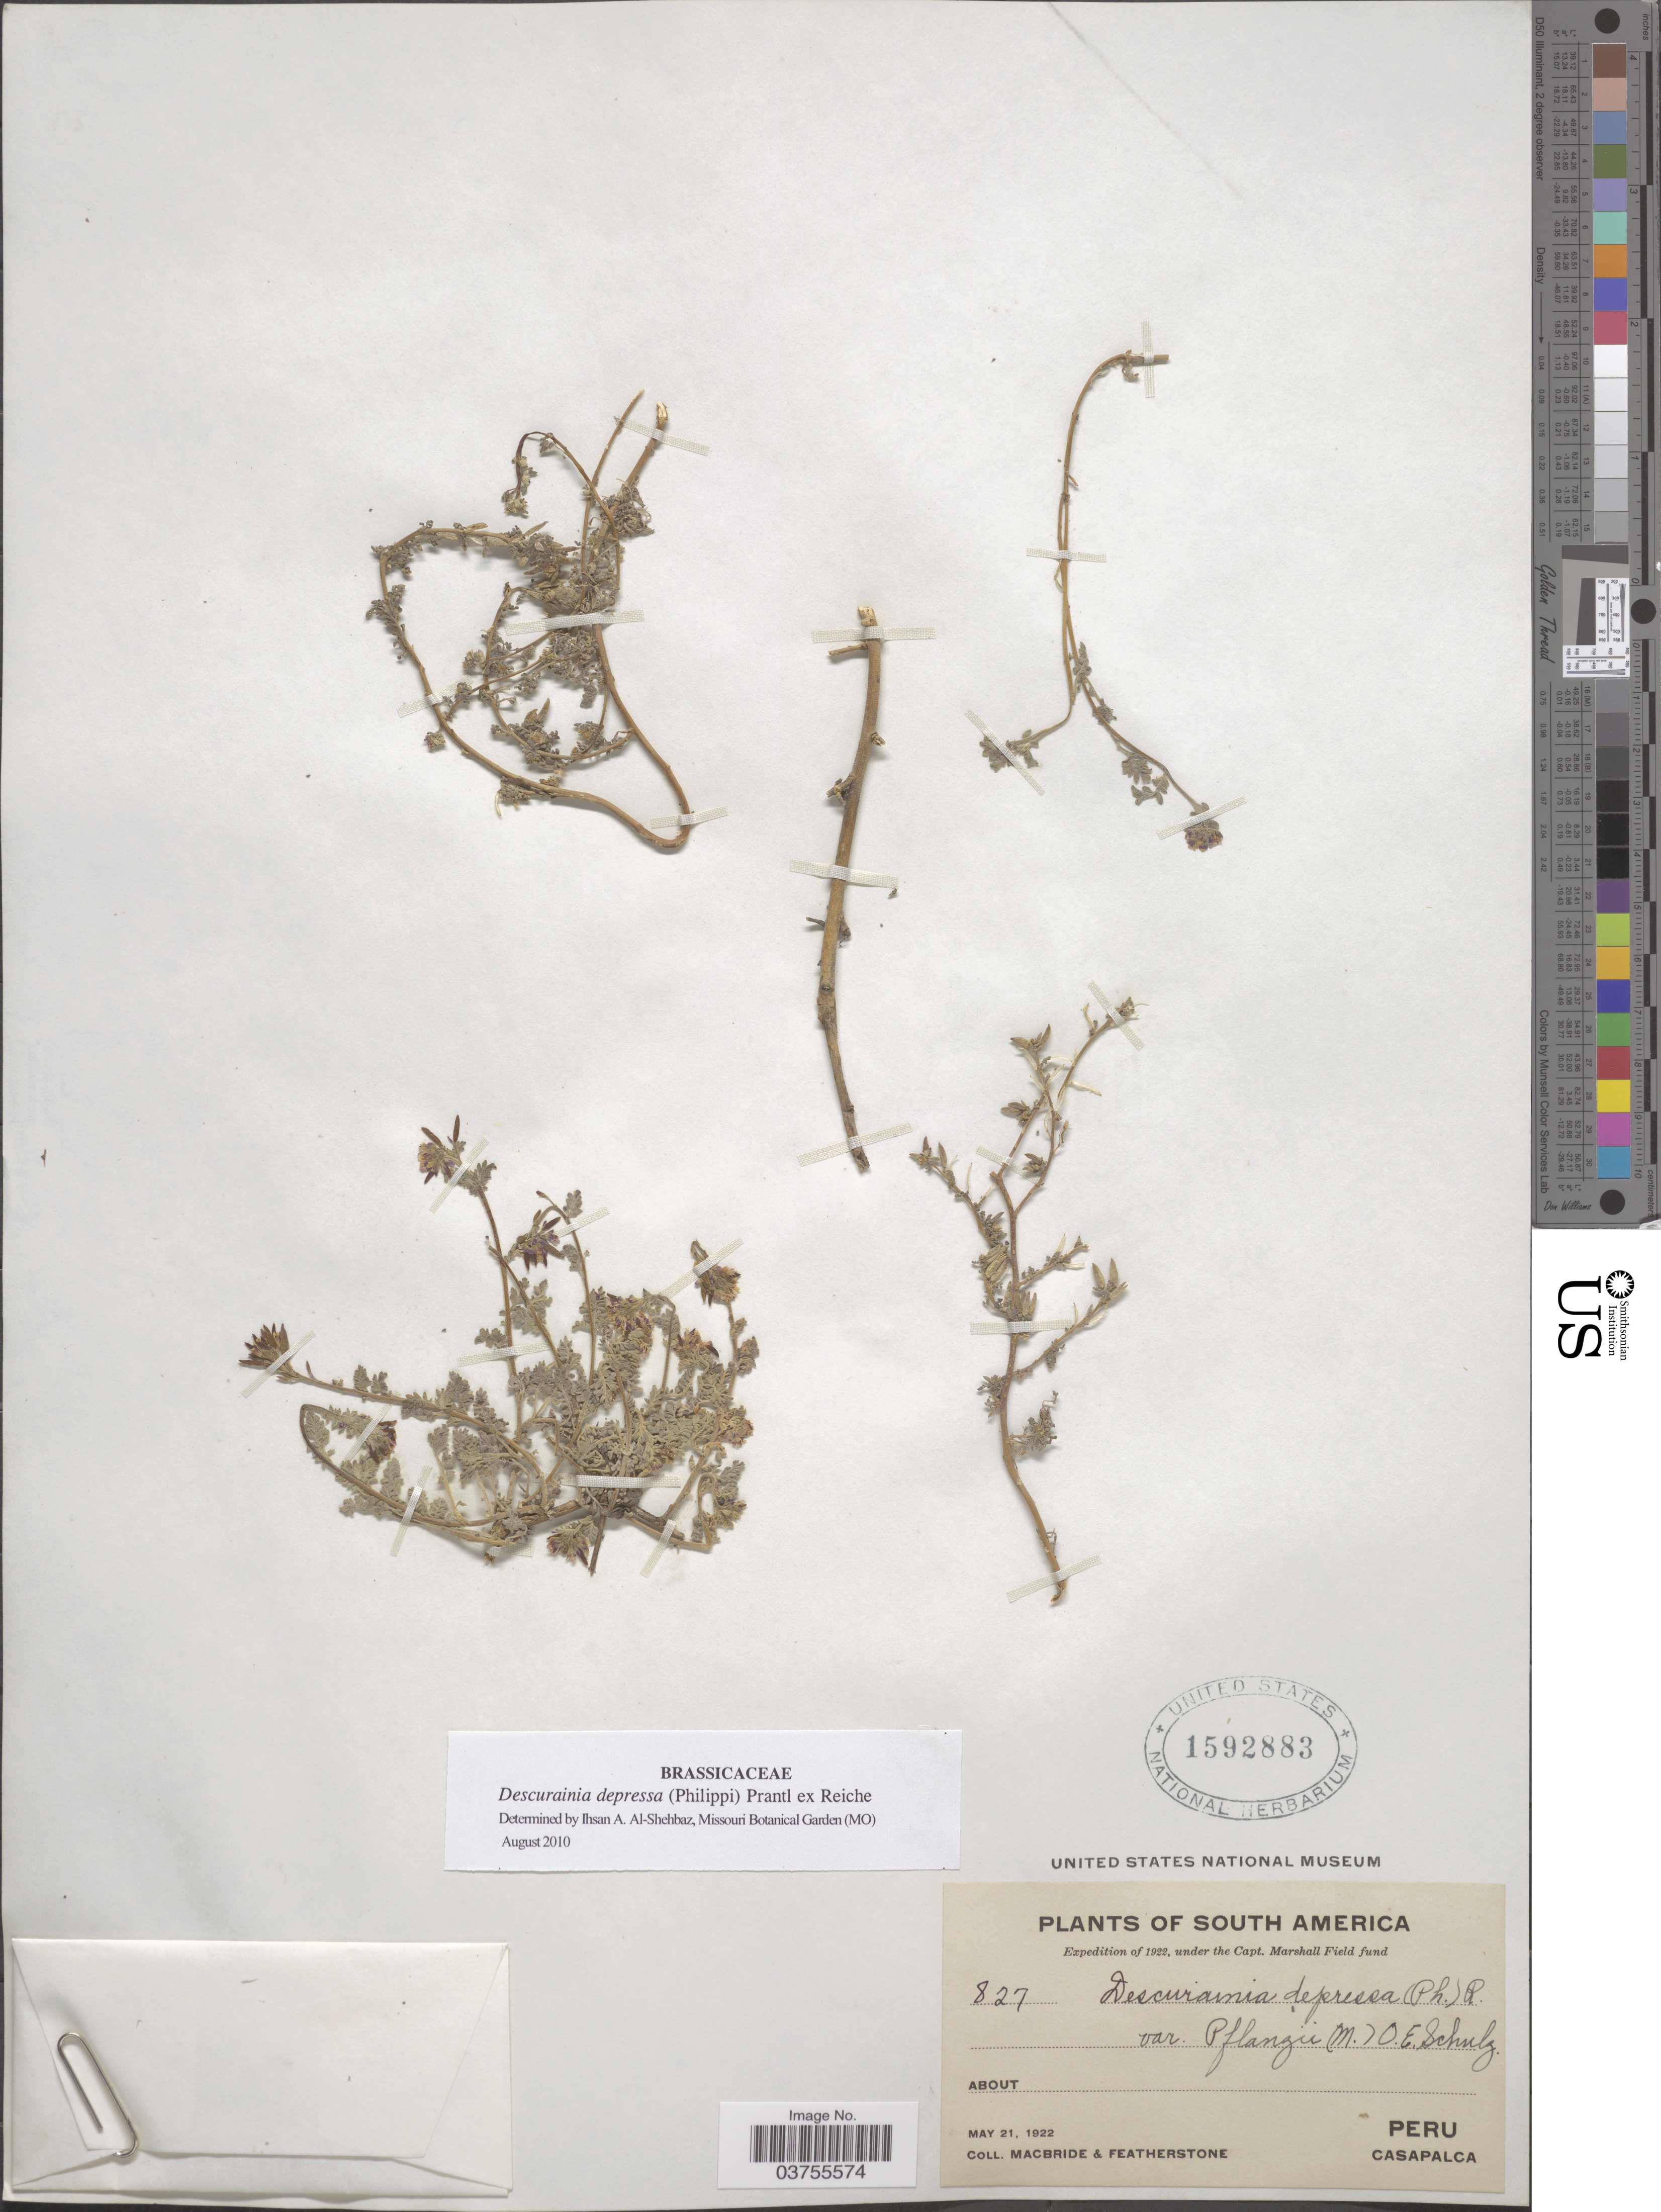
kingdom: Plantae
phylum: Tracheophyta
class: Magnoliopsida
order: Brassicales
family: Brassicaceae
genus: Descurainia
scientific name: Descurainia depressa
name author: (Phil. & C.A. Mey.) Prantl ex Reiche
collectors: Macbride, -- & -. Featherstone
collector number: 827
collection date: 1922-05-21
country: Peru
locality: Casapalca.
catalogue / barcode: US 1592883